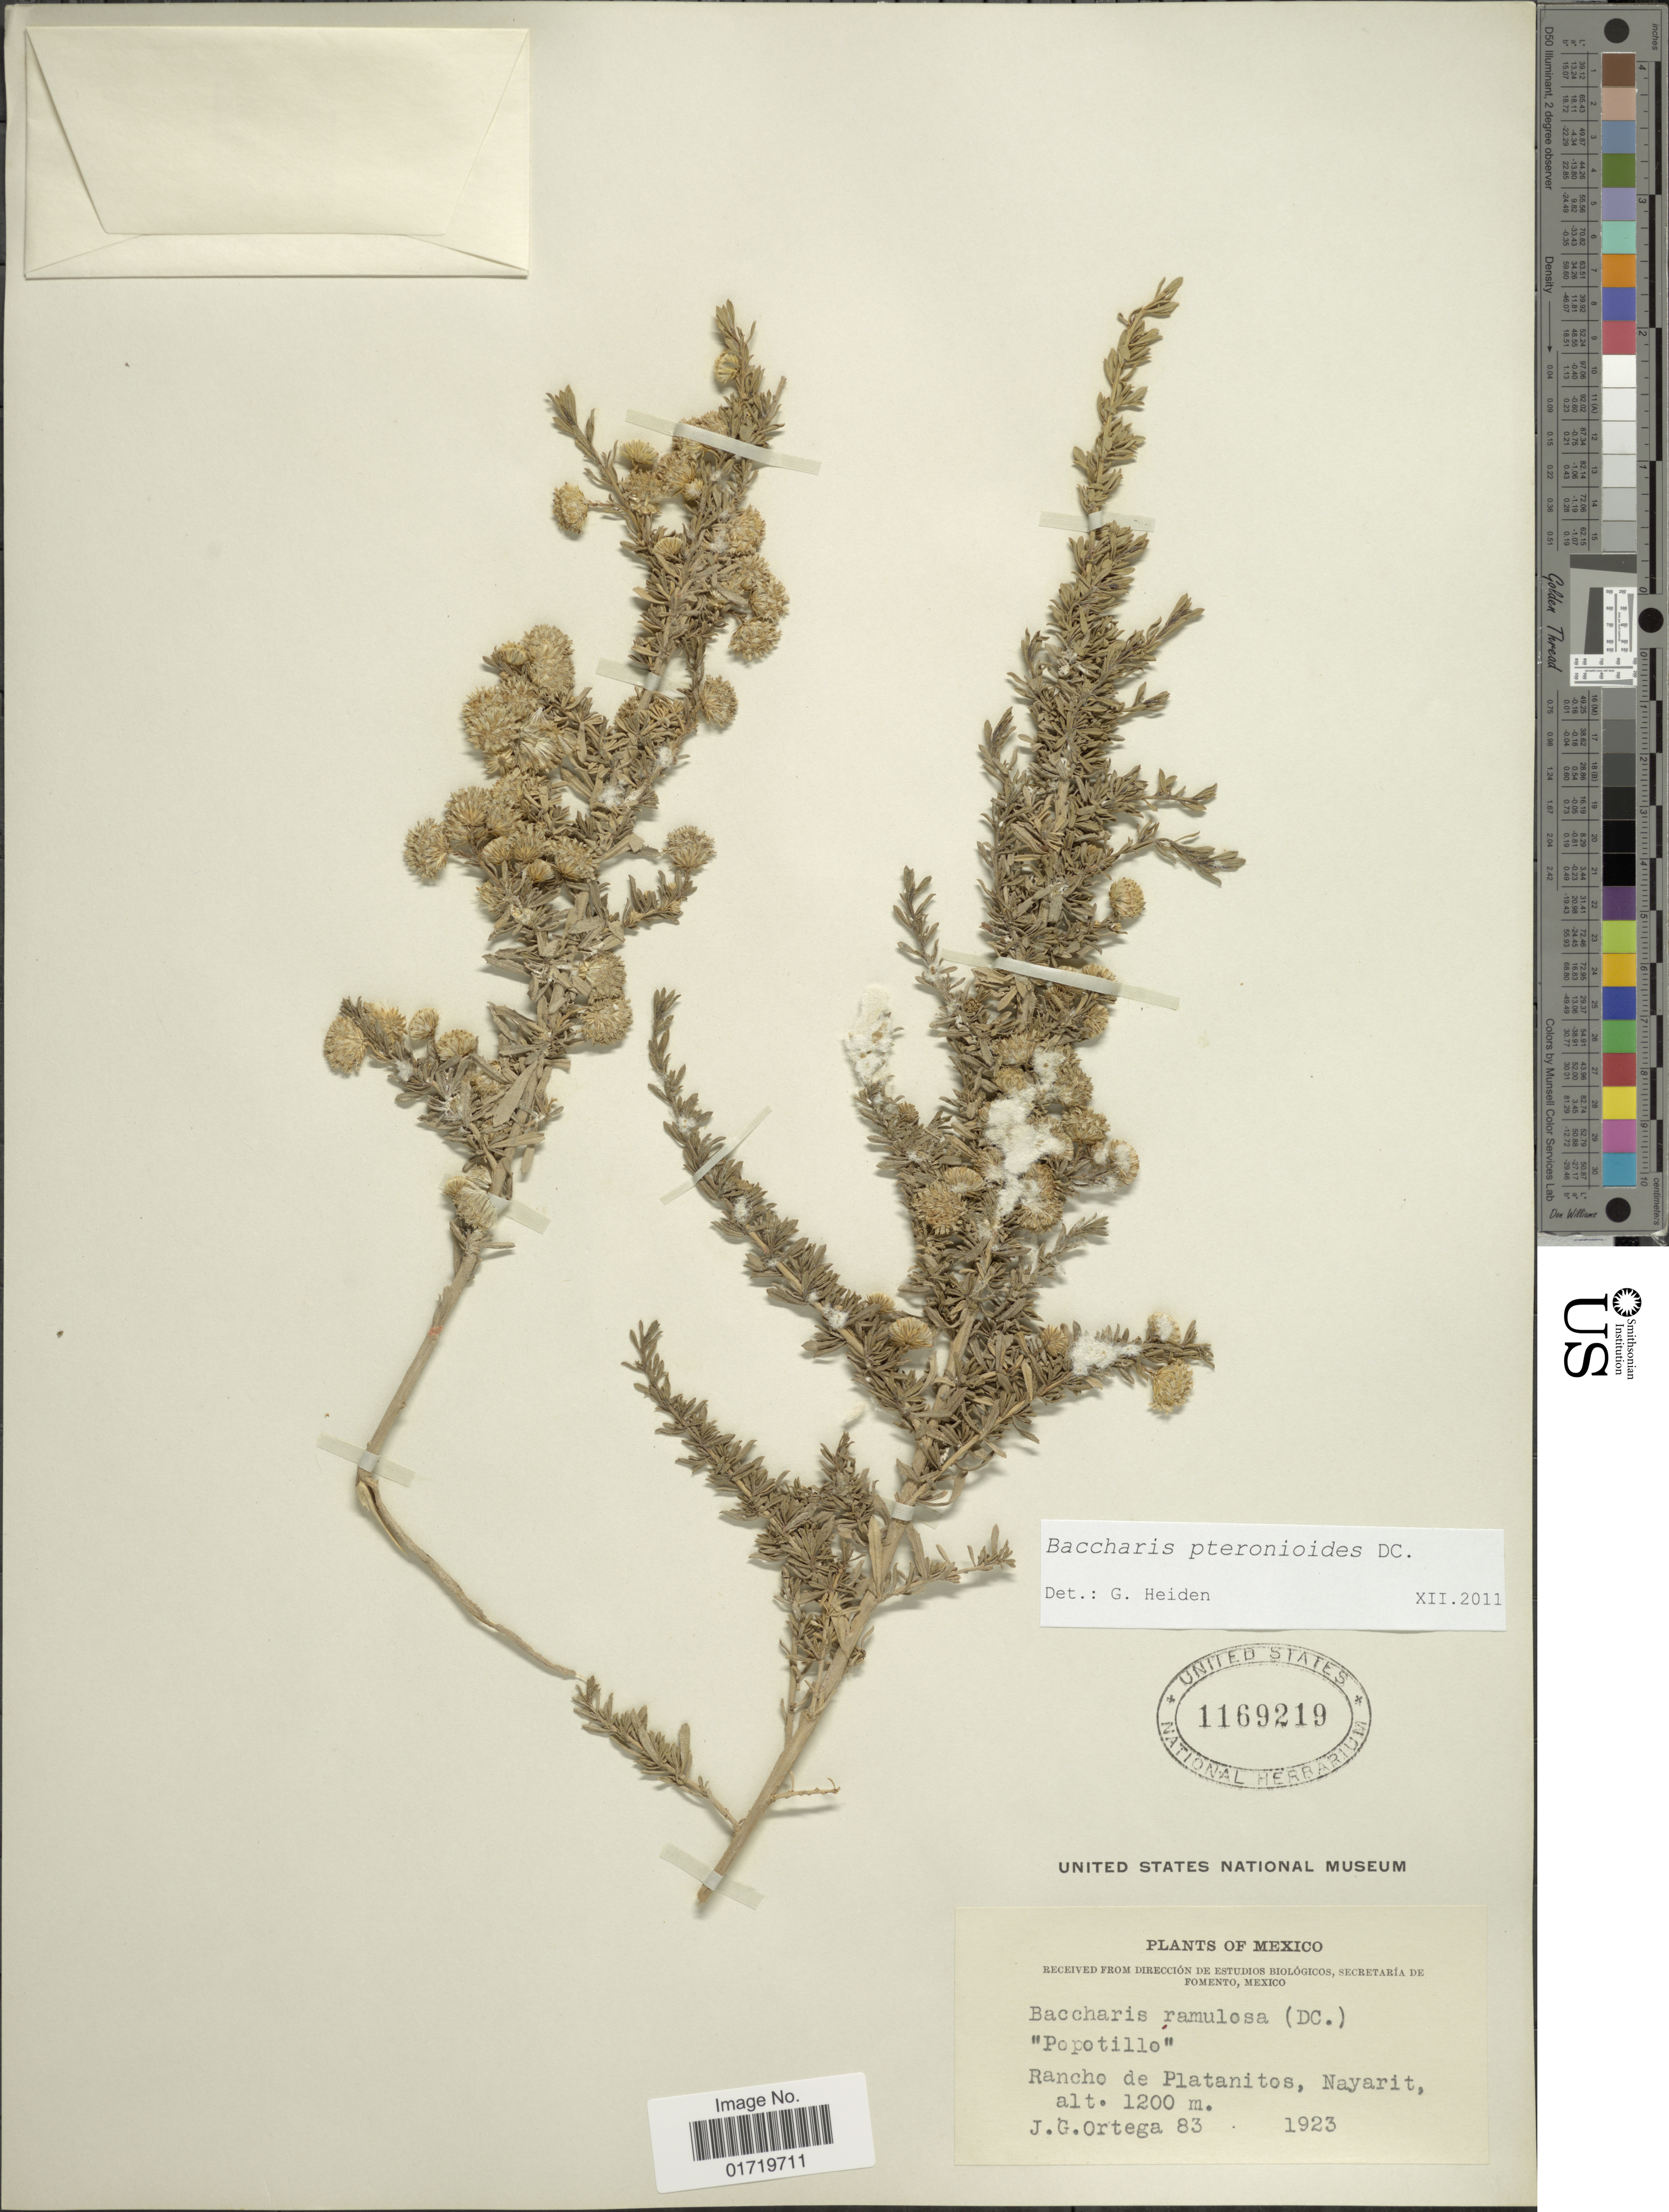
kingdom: Plantae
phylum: Tracheophyta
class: Magnoliopsida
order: Asterales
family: Asteraceae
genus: Baccharis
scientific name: Baccharis pteronioides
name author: DC.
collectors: J. Ortega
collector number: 83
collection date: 1923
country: Mexico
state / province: Nayarit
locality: Popotillo, Rancho de Platanitos, Nayarit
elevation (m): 1200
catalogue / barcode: US 1169219